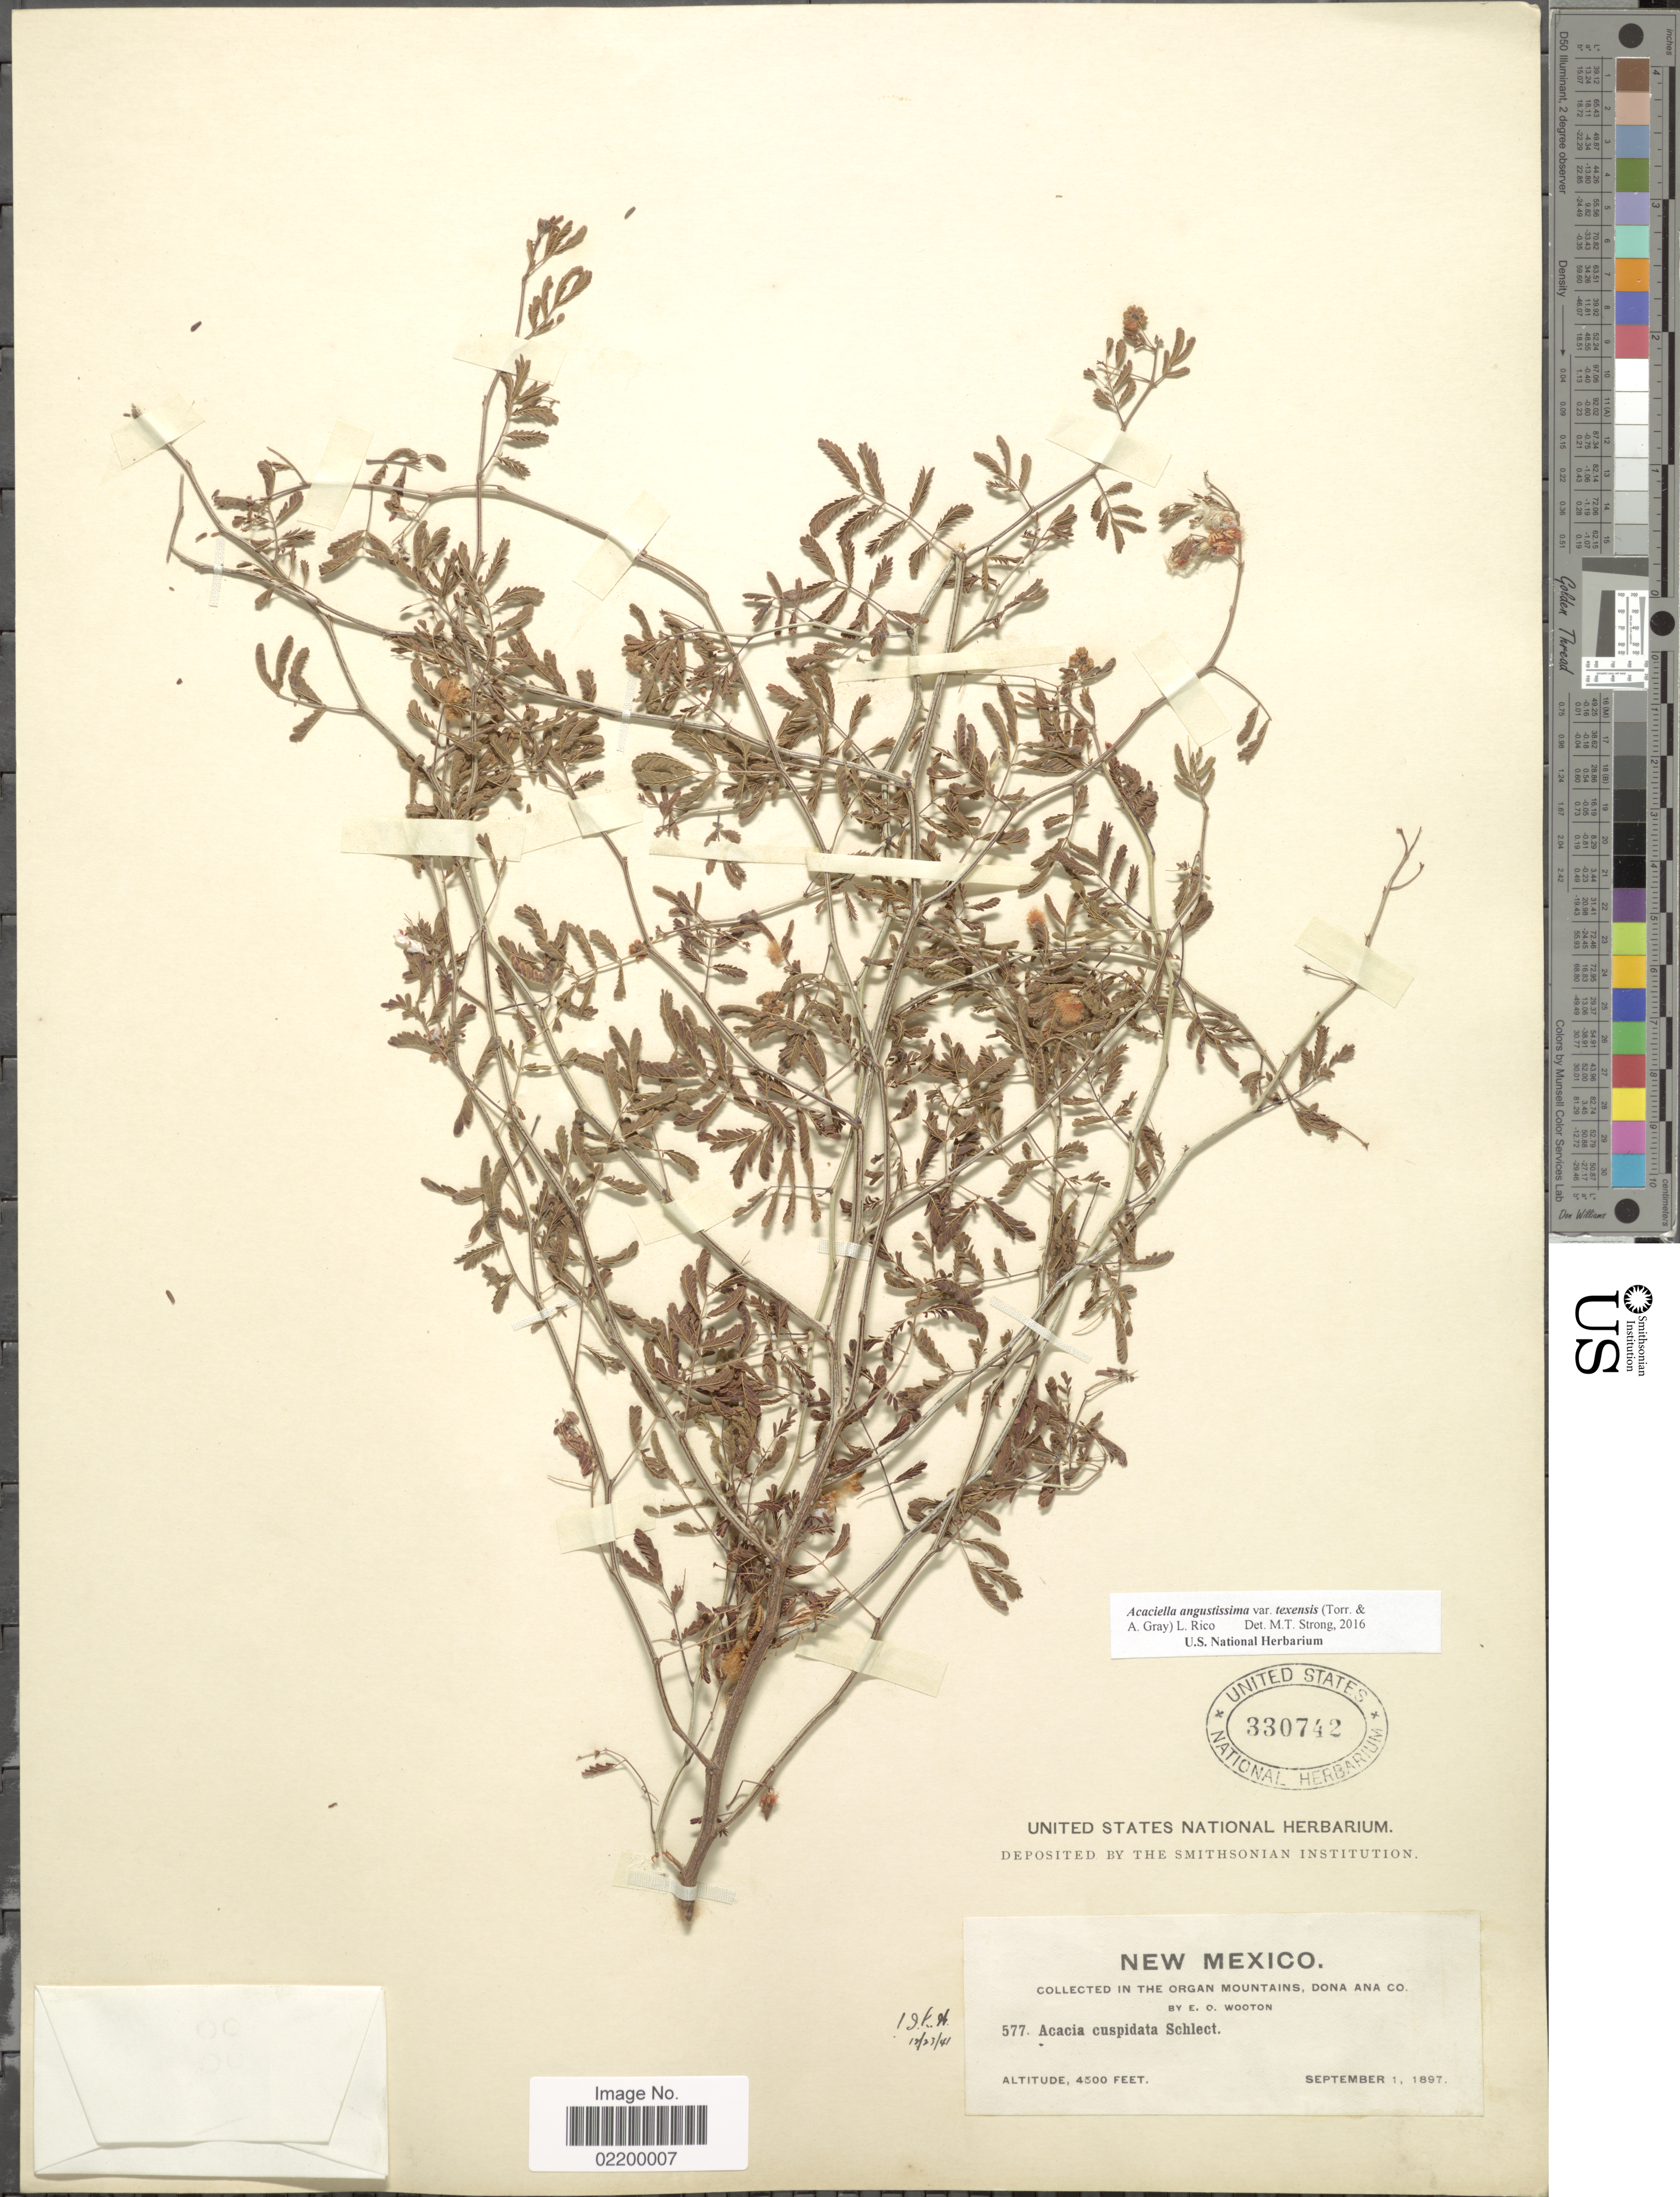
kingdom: Plantae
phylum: Tracheophyta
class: Magnoliopsida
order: Fabales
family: Fabaceae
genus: Acaciella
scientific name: Acaciella angustissima var. texensis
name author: (Nutt. ex Torr. & A. Gray) L. Rico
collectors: E. O. Wooton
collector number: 577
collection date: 1897-09-01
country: United States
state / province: New Mexico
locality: Organ Mountains, Dona Ana Co.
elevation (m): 1372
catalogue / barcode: US 330742